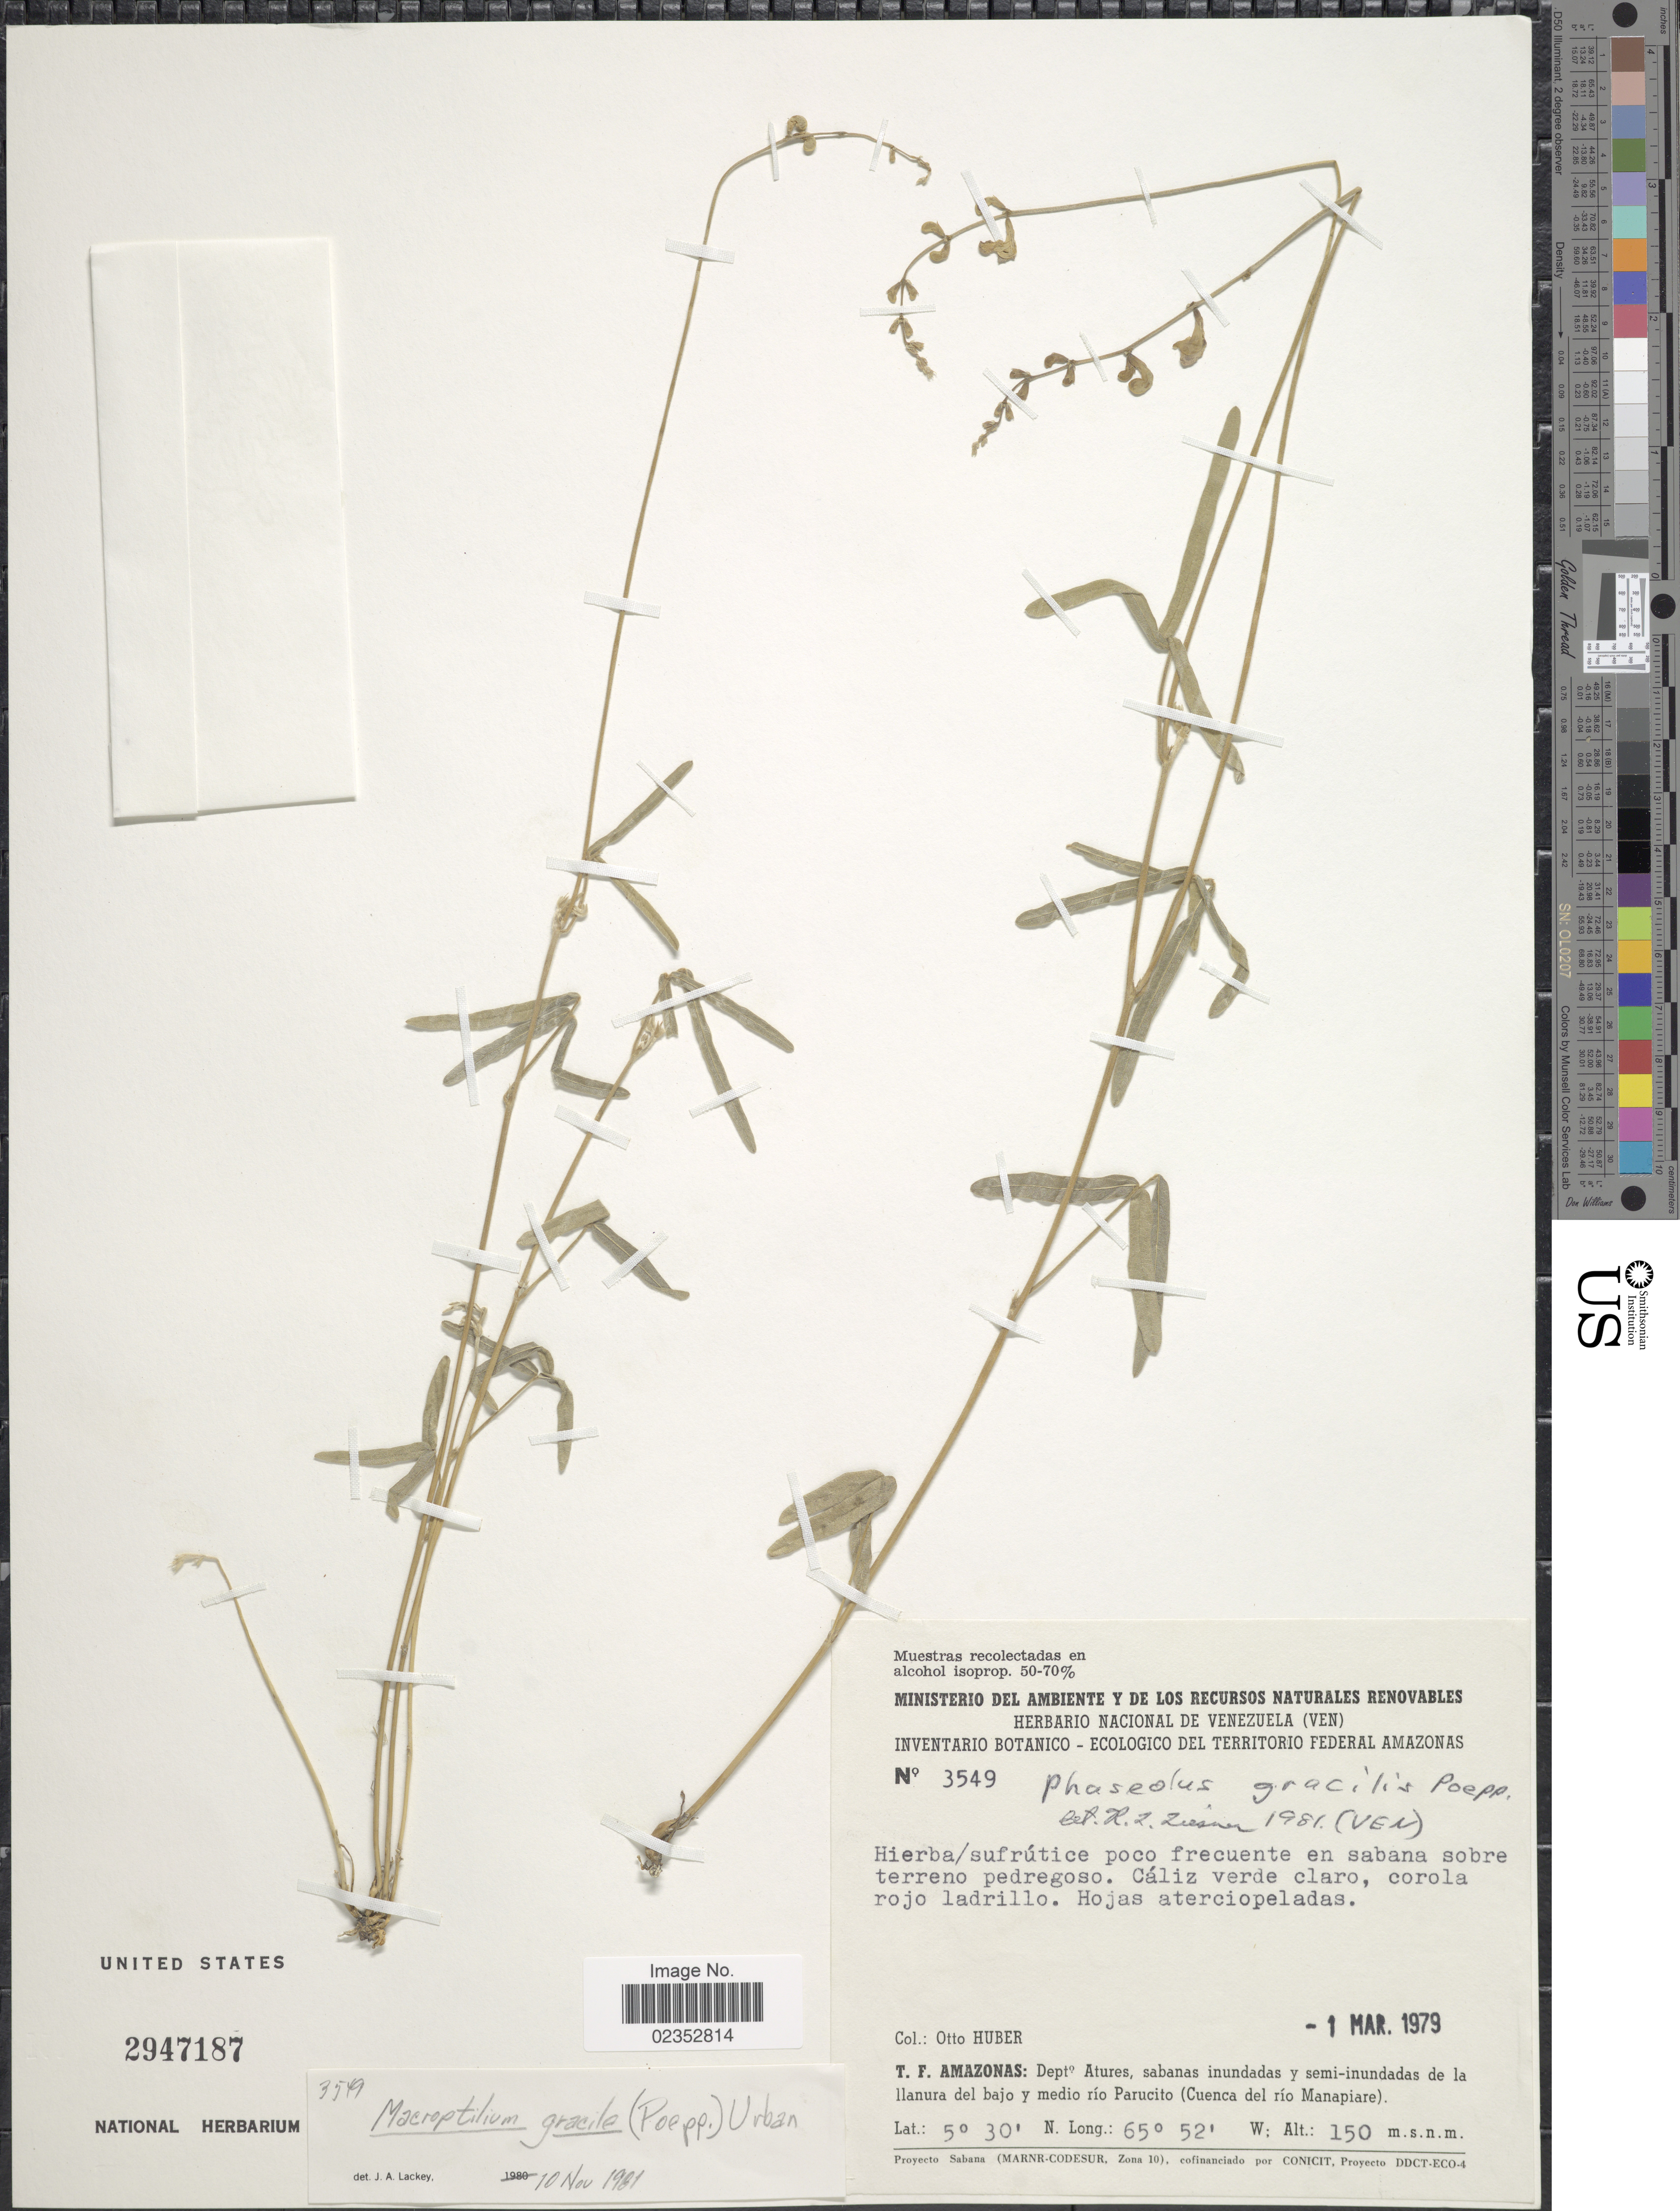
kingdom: Plantae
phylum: Tracheophyta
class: Magnoliopsida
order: Fabales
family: Fabaceae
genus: Macroptilium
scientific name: Macroptilium gracile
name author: (Poepp. ex Benth.) Urb.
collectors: O. Huber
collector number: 3549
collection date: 1979-03-01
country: Venezuela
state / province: Amazonas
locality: T.F. Amazonas: Dept. Atures, sabanas inundadas y semi-inundadas de la llanura del bajo y medio río Parucito (Cuenca del río Manapiare)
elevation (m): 150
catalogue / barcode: US 2947187